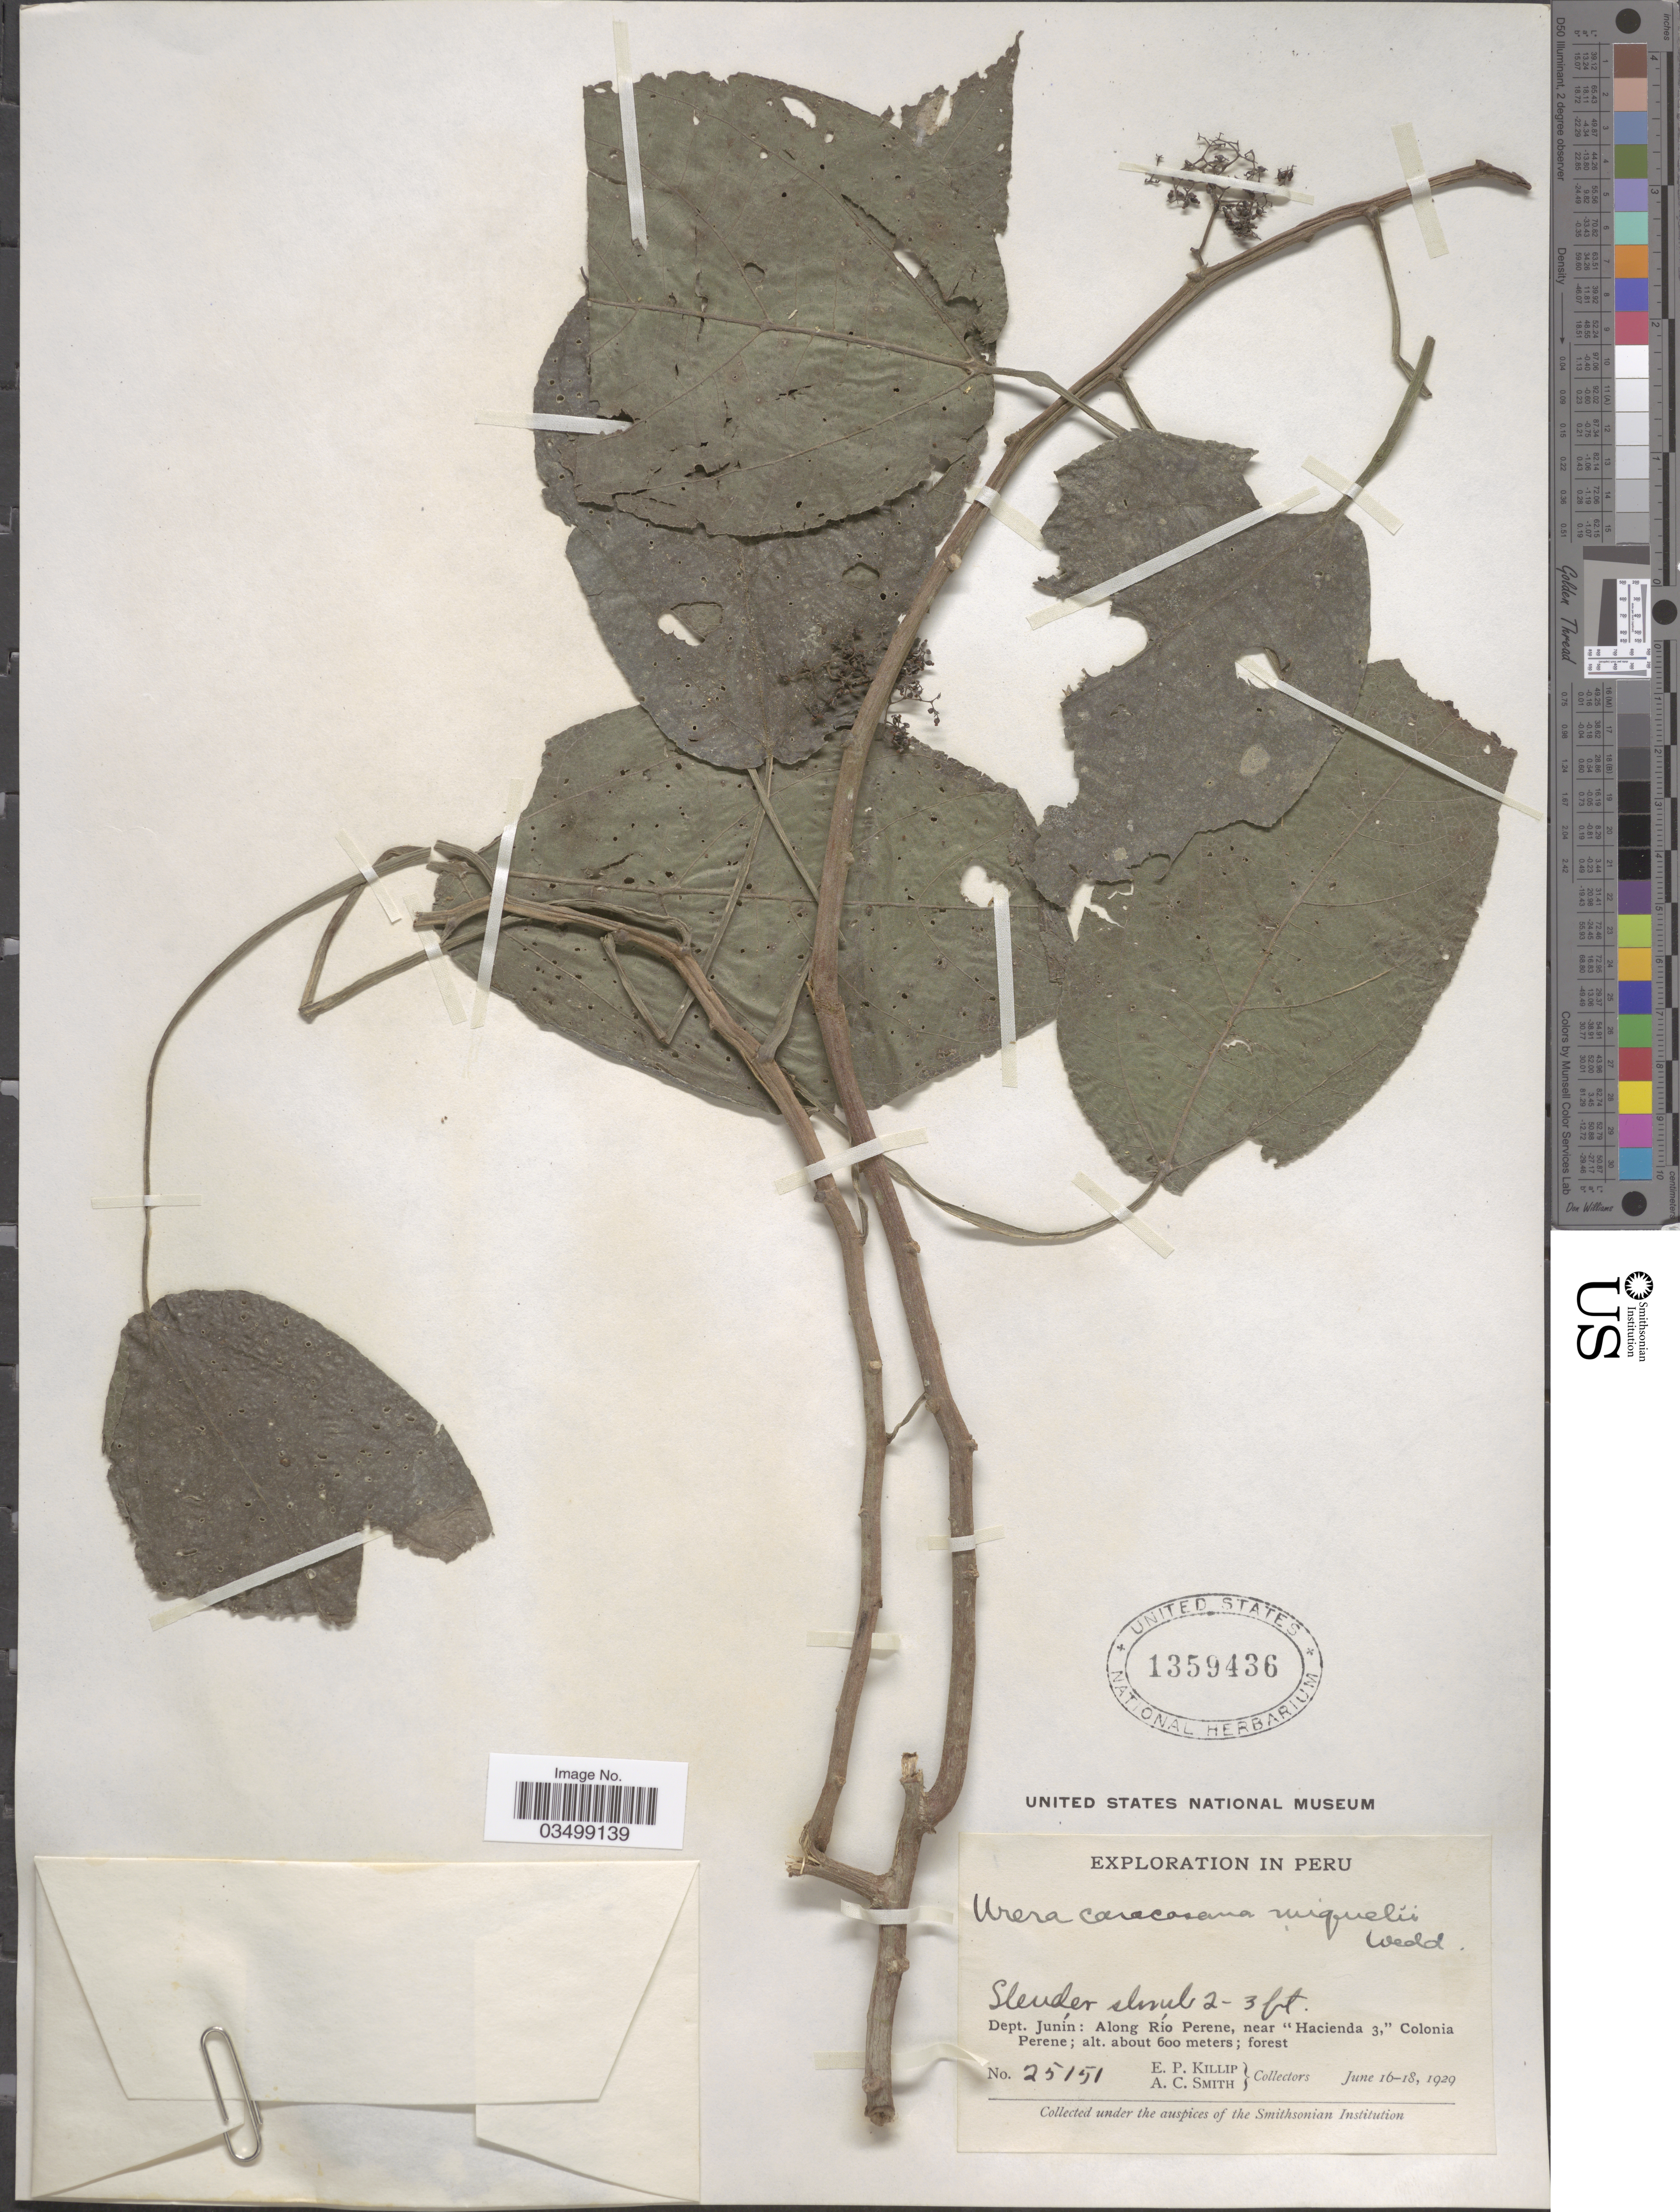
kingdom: Plantae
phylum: Tracheophyta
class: Magnoliopsida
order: Rosales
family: Urticaceae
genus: Urera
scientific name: Urera caracasana var. miquelii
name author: (Wedd.) Wedd.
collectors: E. P. Killip & A. C. Smith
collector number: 25151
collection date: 1929-06-16/1929-06-18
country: Peru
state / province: Junín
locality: Dept. Junín: Along Río Perene, near "Hacienda 3," Colonia Perene.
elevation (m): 600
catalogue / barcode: US 1359436